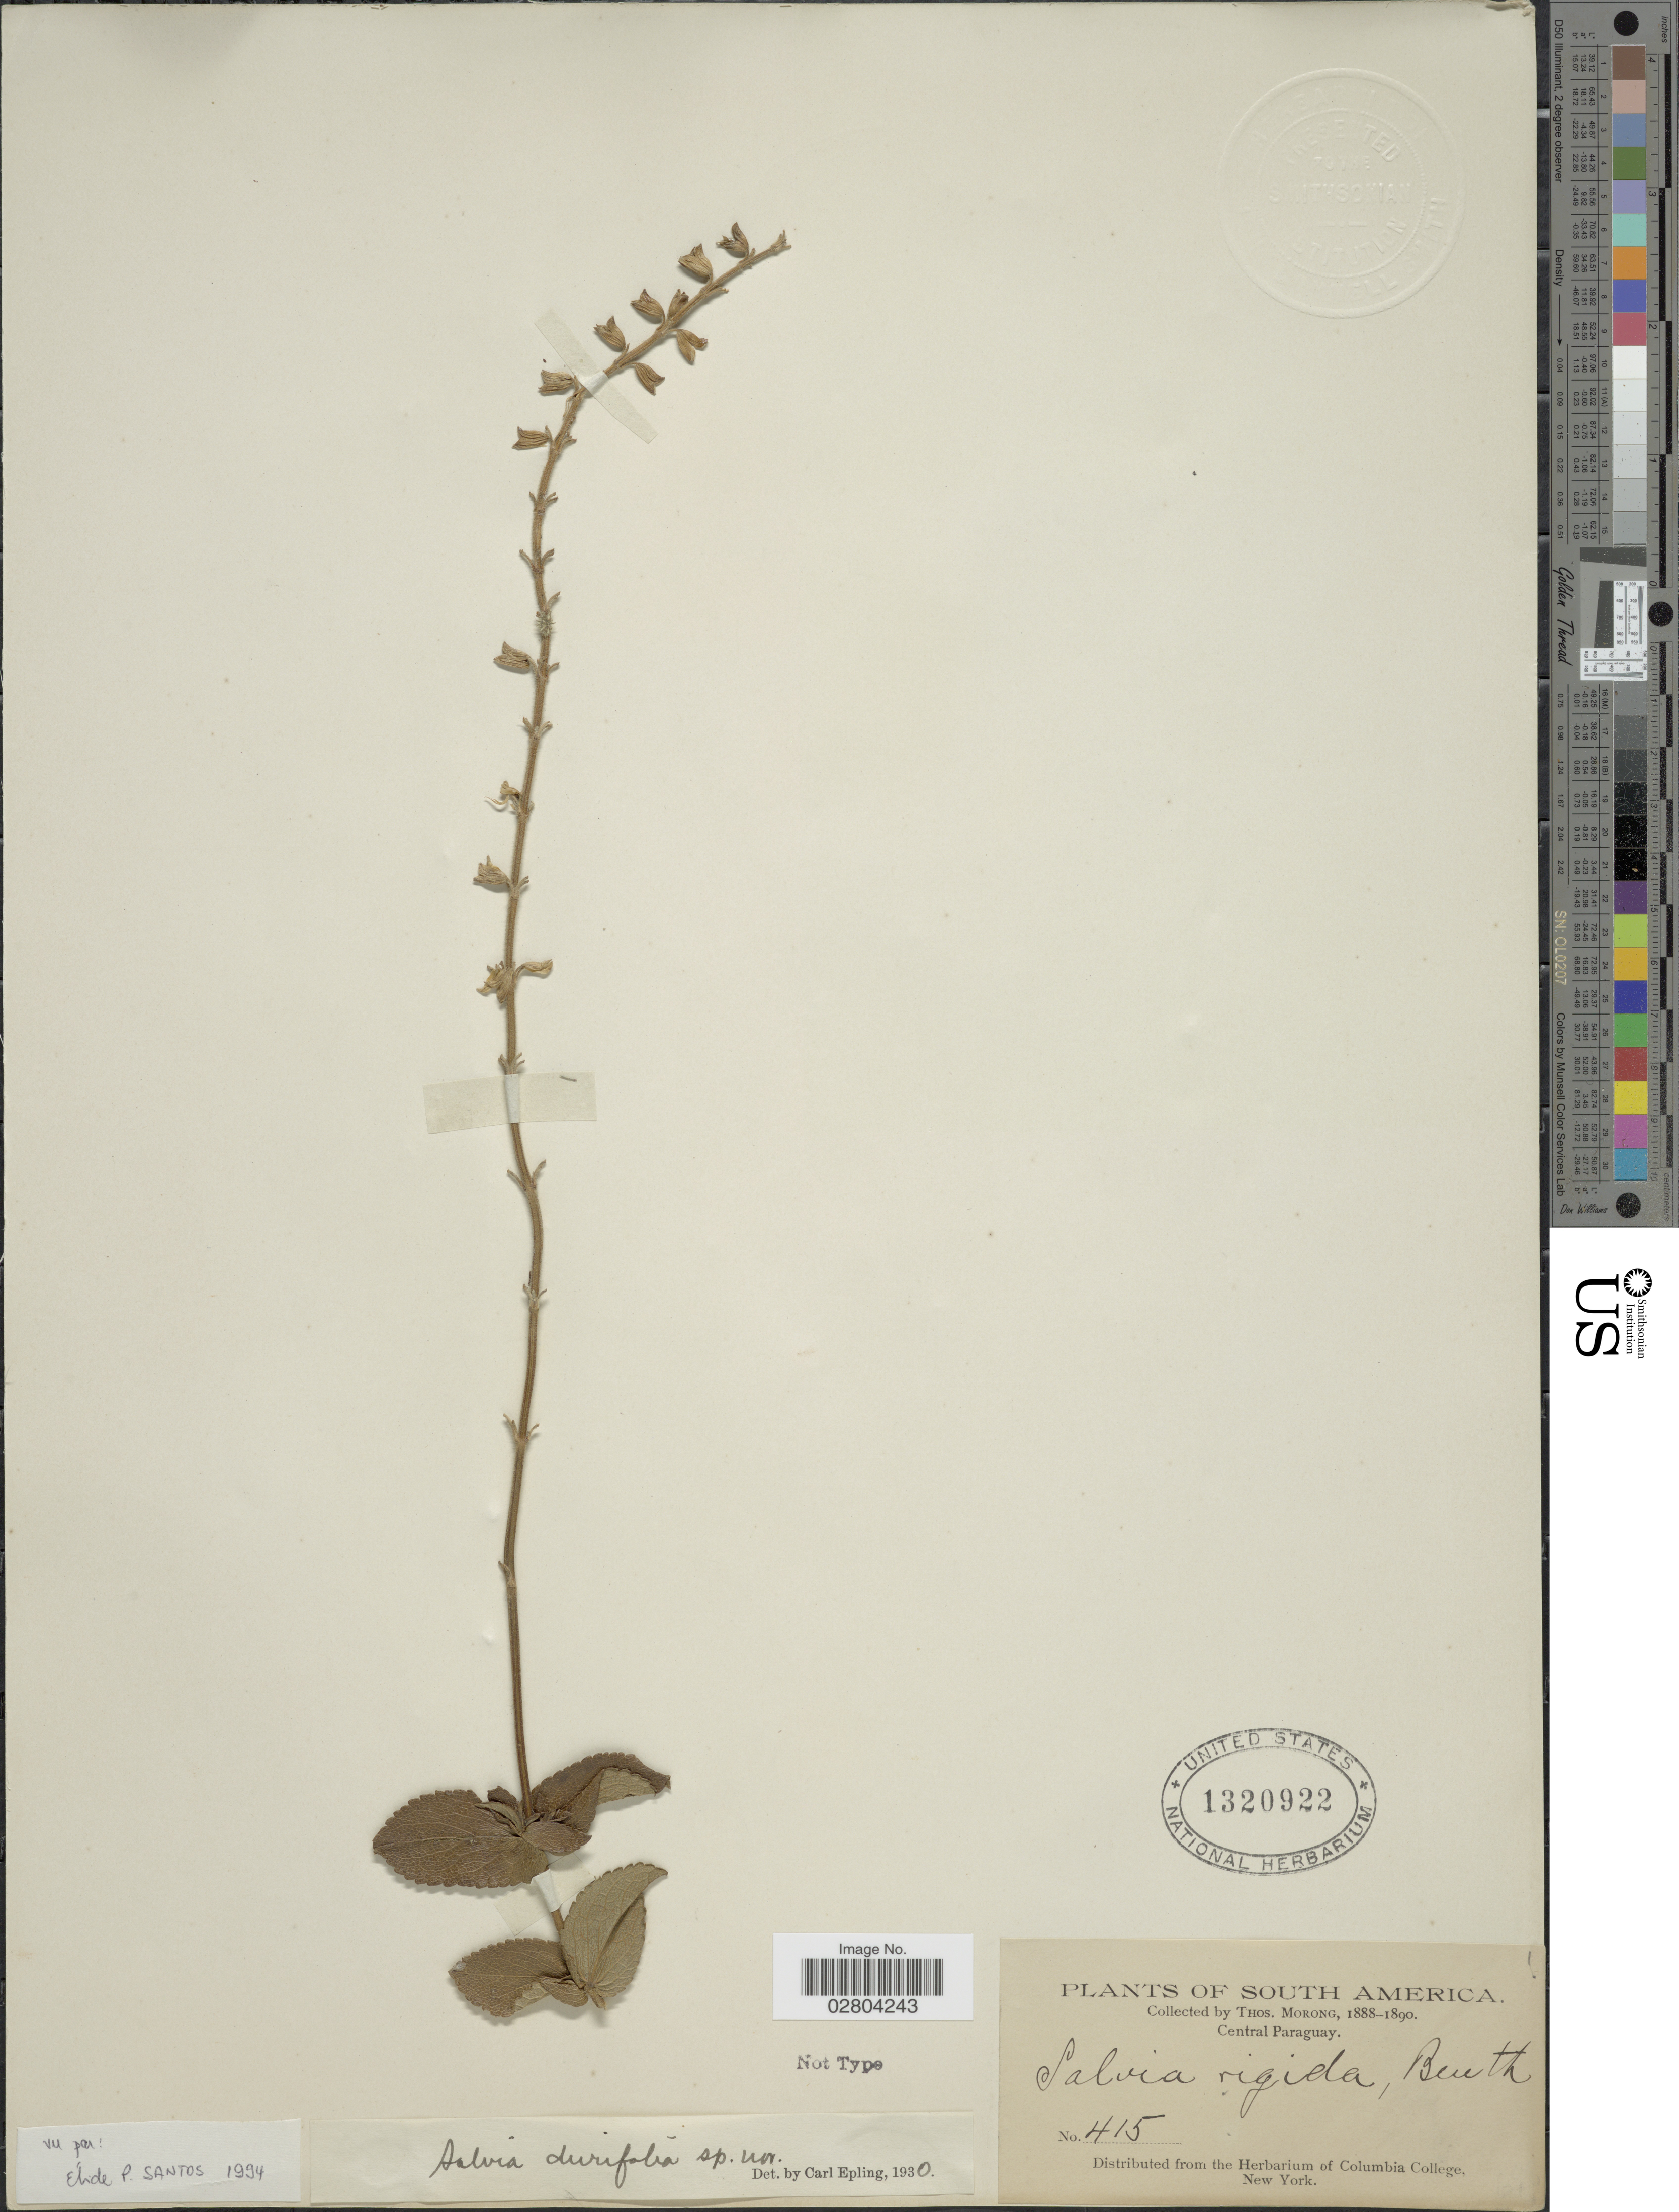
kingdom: Plantae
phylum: Tracheophyta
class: Magnoliopsida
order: Lamiales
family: Lamiaceae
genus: Salvia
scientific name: Salvia durifolia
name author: Epling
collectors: ex herb. T. Morong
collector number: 415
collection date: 1888/1890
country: Paraguay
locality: Central Paraguay.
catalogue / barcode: US 1320922